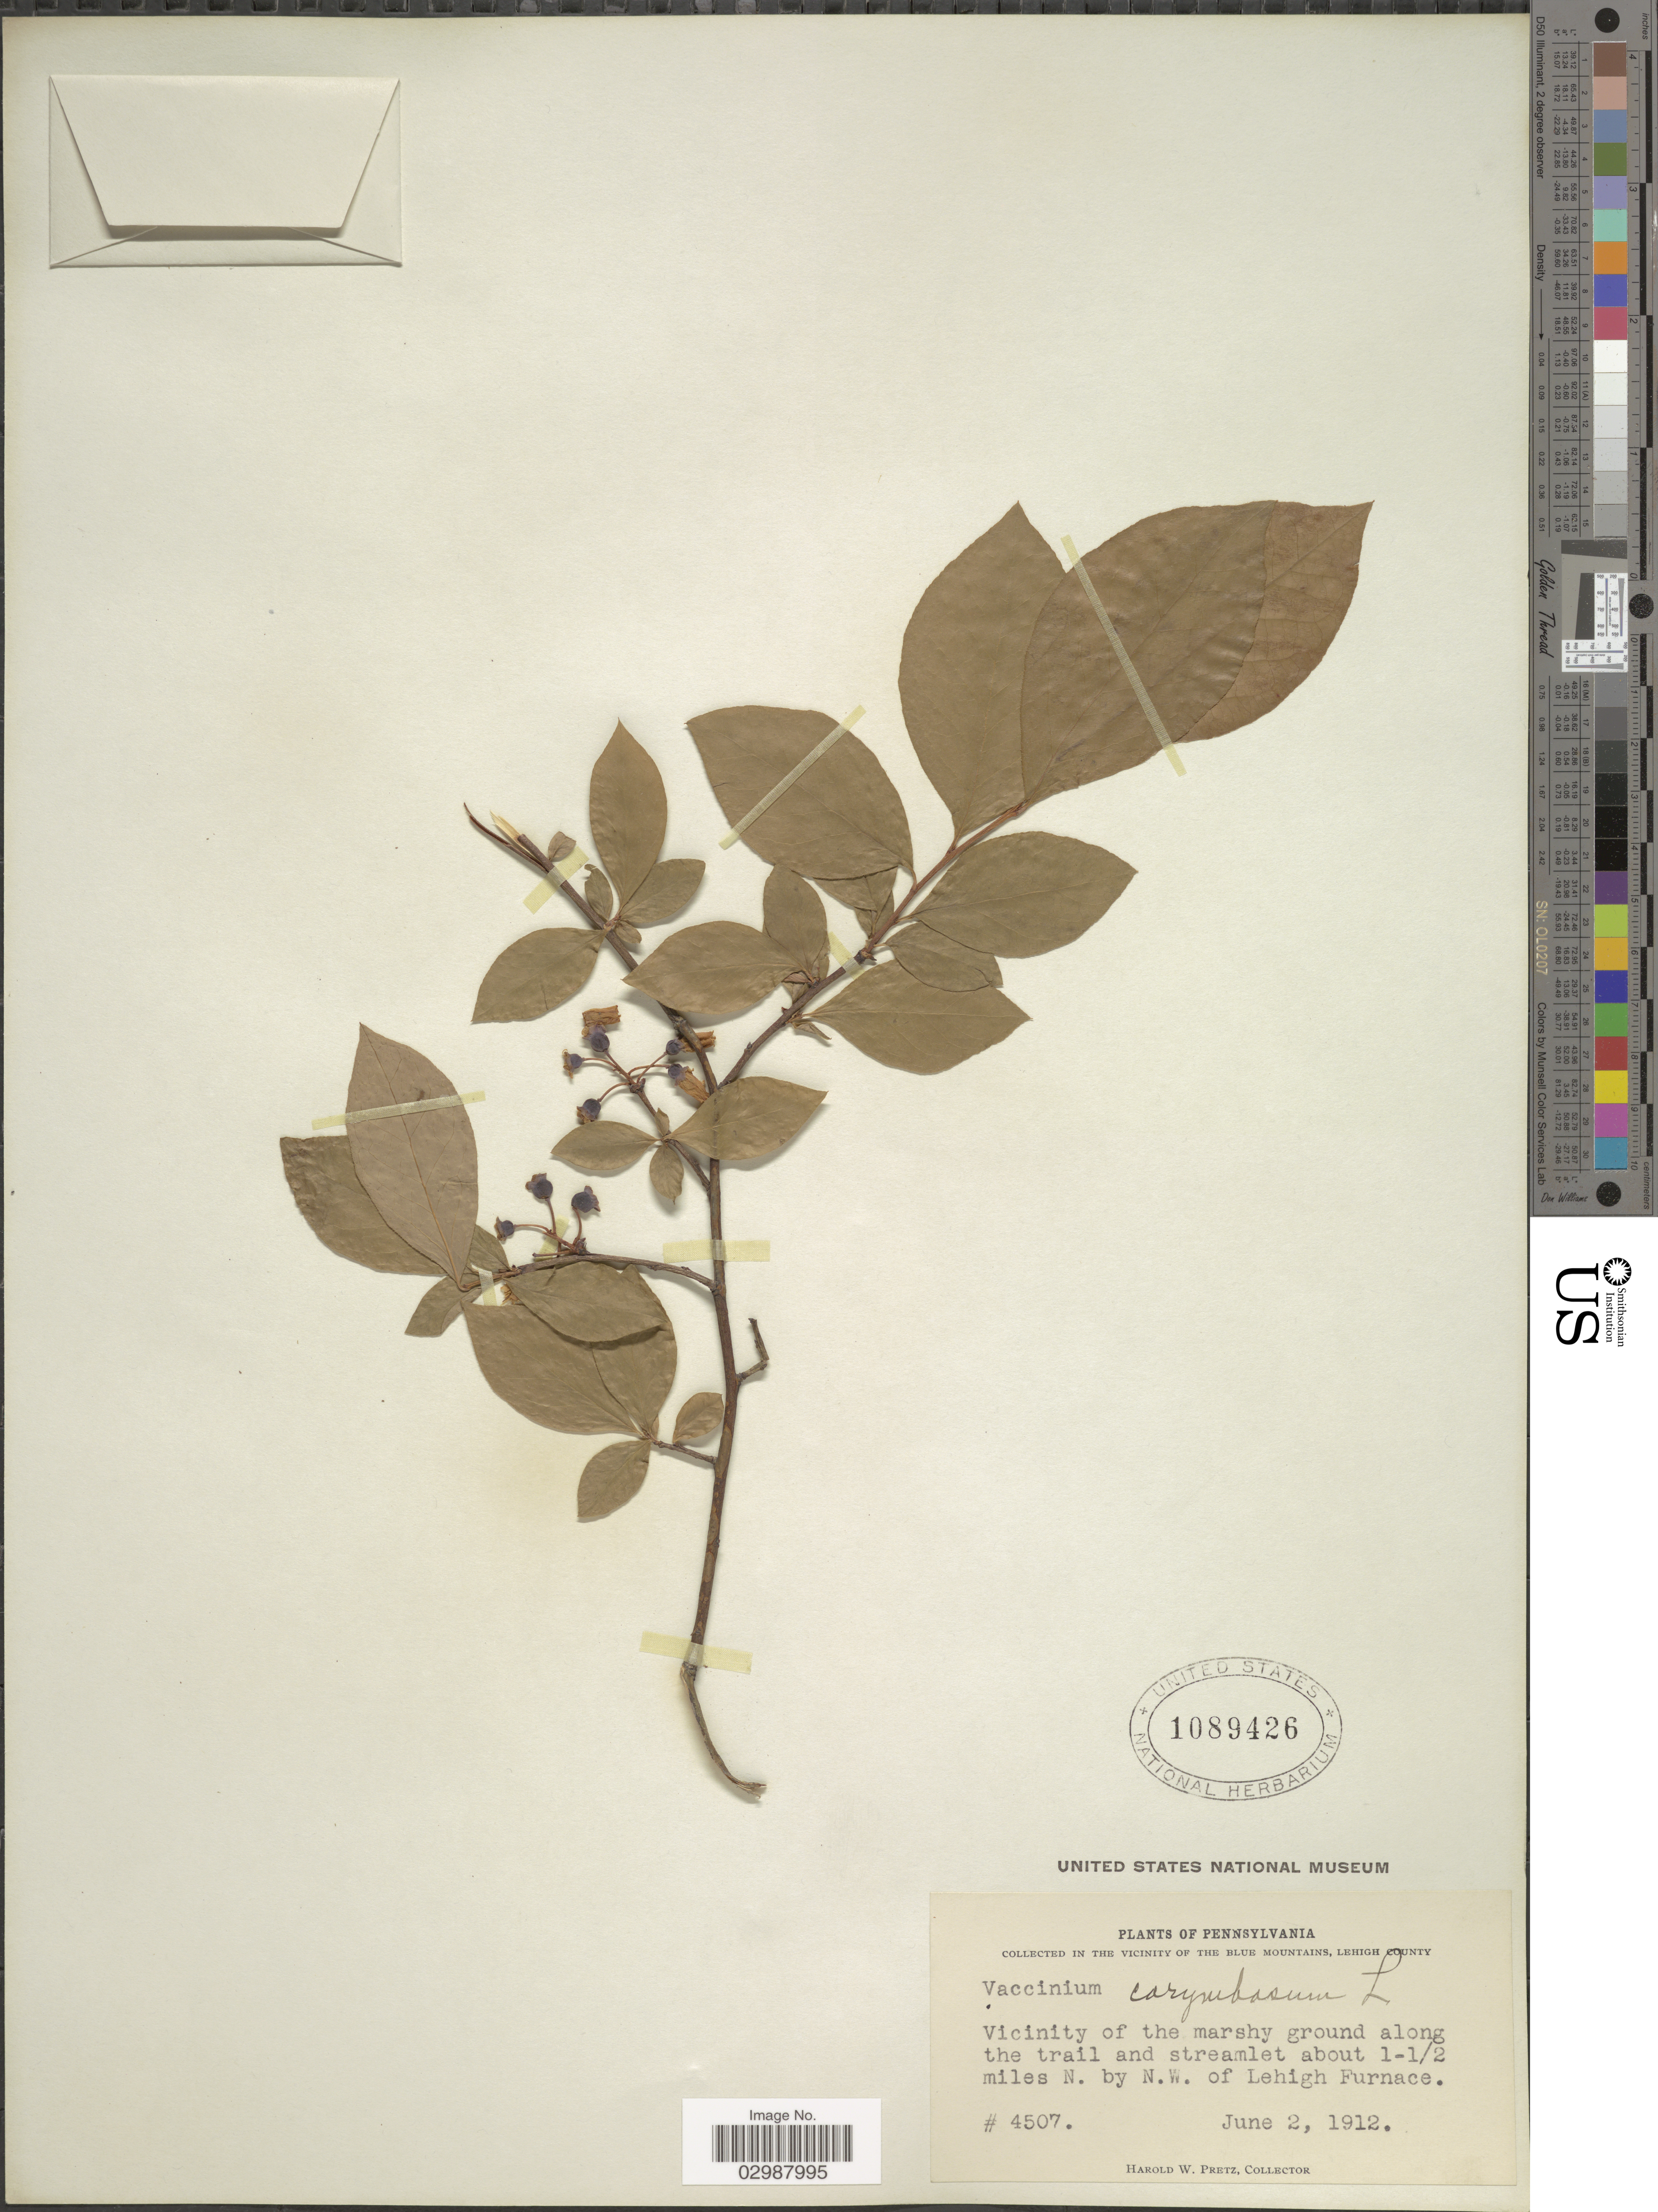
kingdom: Plantae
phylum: Tracheophyta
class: Magnoliopsida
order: Ericales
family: Ericaceae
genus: Vaccinium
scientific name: Vaccinium corymbosum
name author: L.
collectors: H. W. Pretz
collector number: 4507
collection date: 1912-06-02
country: United States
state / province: Pennsylvania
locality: In the Vicinity of the Blue Mountains, Lehigh County. Vicinity of the marshy ground along the trail and streamlet about 1-1/2 miles N. by N.W. of Lehigh Furnace.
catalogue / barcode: US 1089426